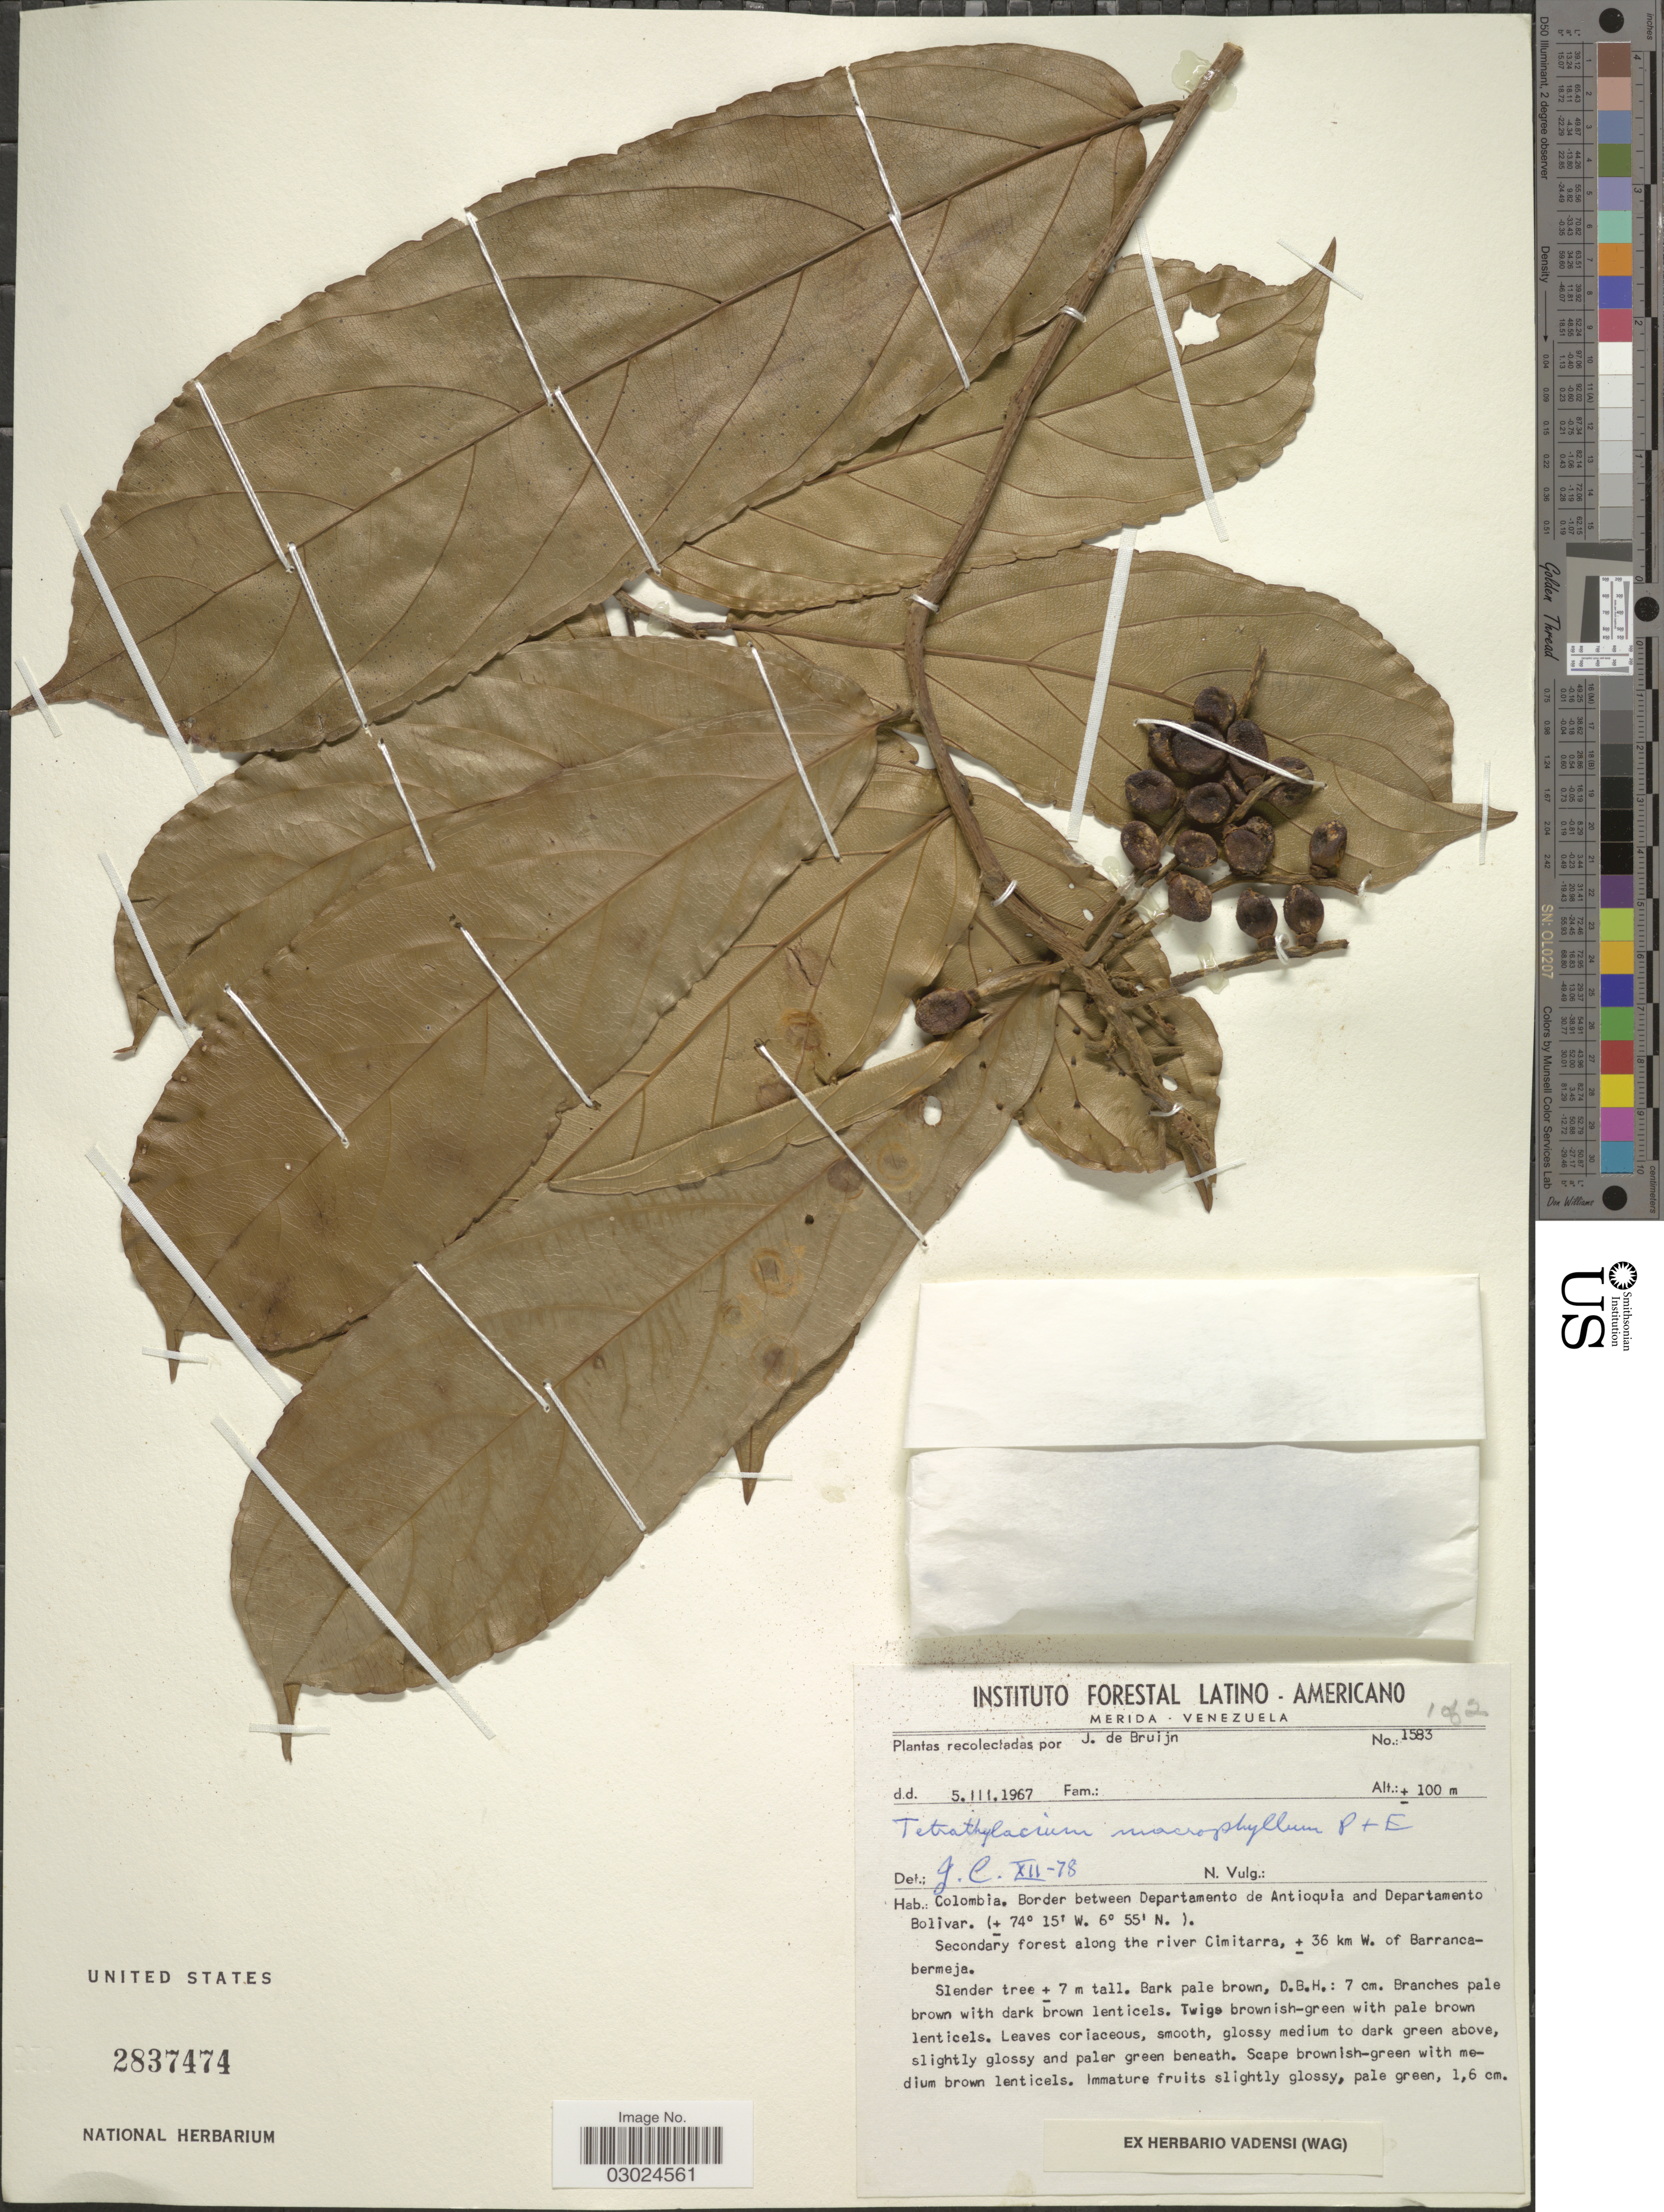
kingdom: Plantae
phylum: Tracheophyta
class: Magnoliopsida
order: Malpighiales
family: Salicaceae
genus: Tetrathylacium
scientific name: Tetrathylacium macrophyllum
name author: Poepp.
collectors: J. Bruijn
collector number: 1583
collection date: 1967-03-05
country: Colombia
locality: Border between Departamento de Antioquia and Departamento Bolivar. Along the river Cimitarra, ± 36 km W. of Barranca-bermeja.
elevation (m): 100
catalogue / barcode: US 2837474